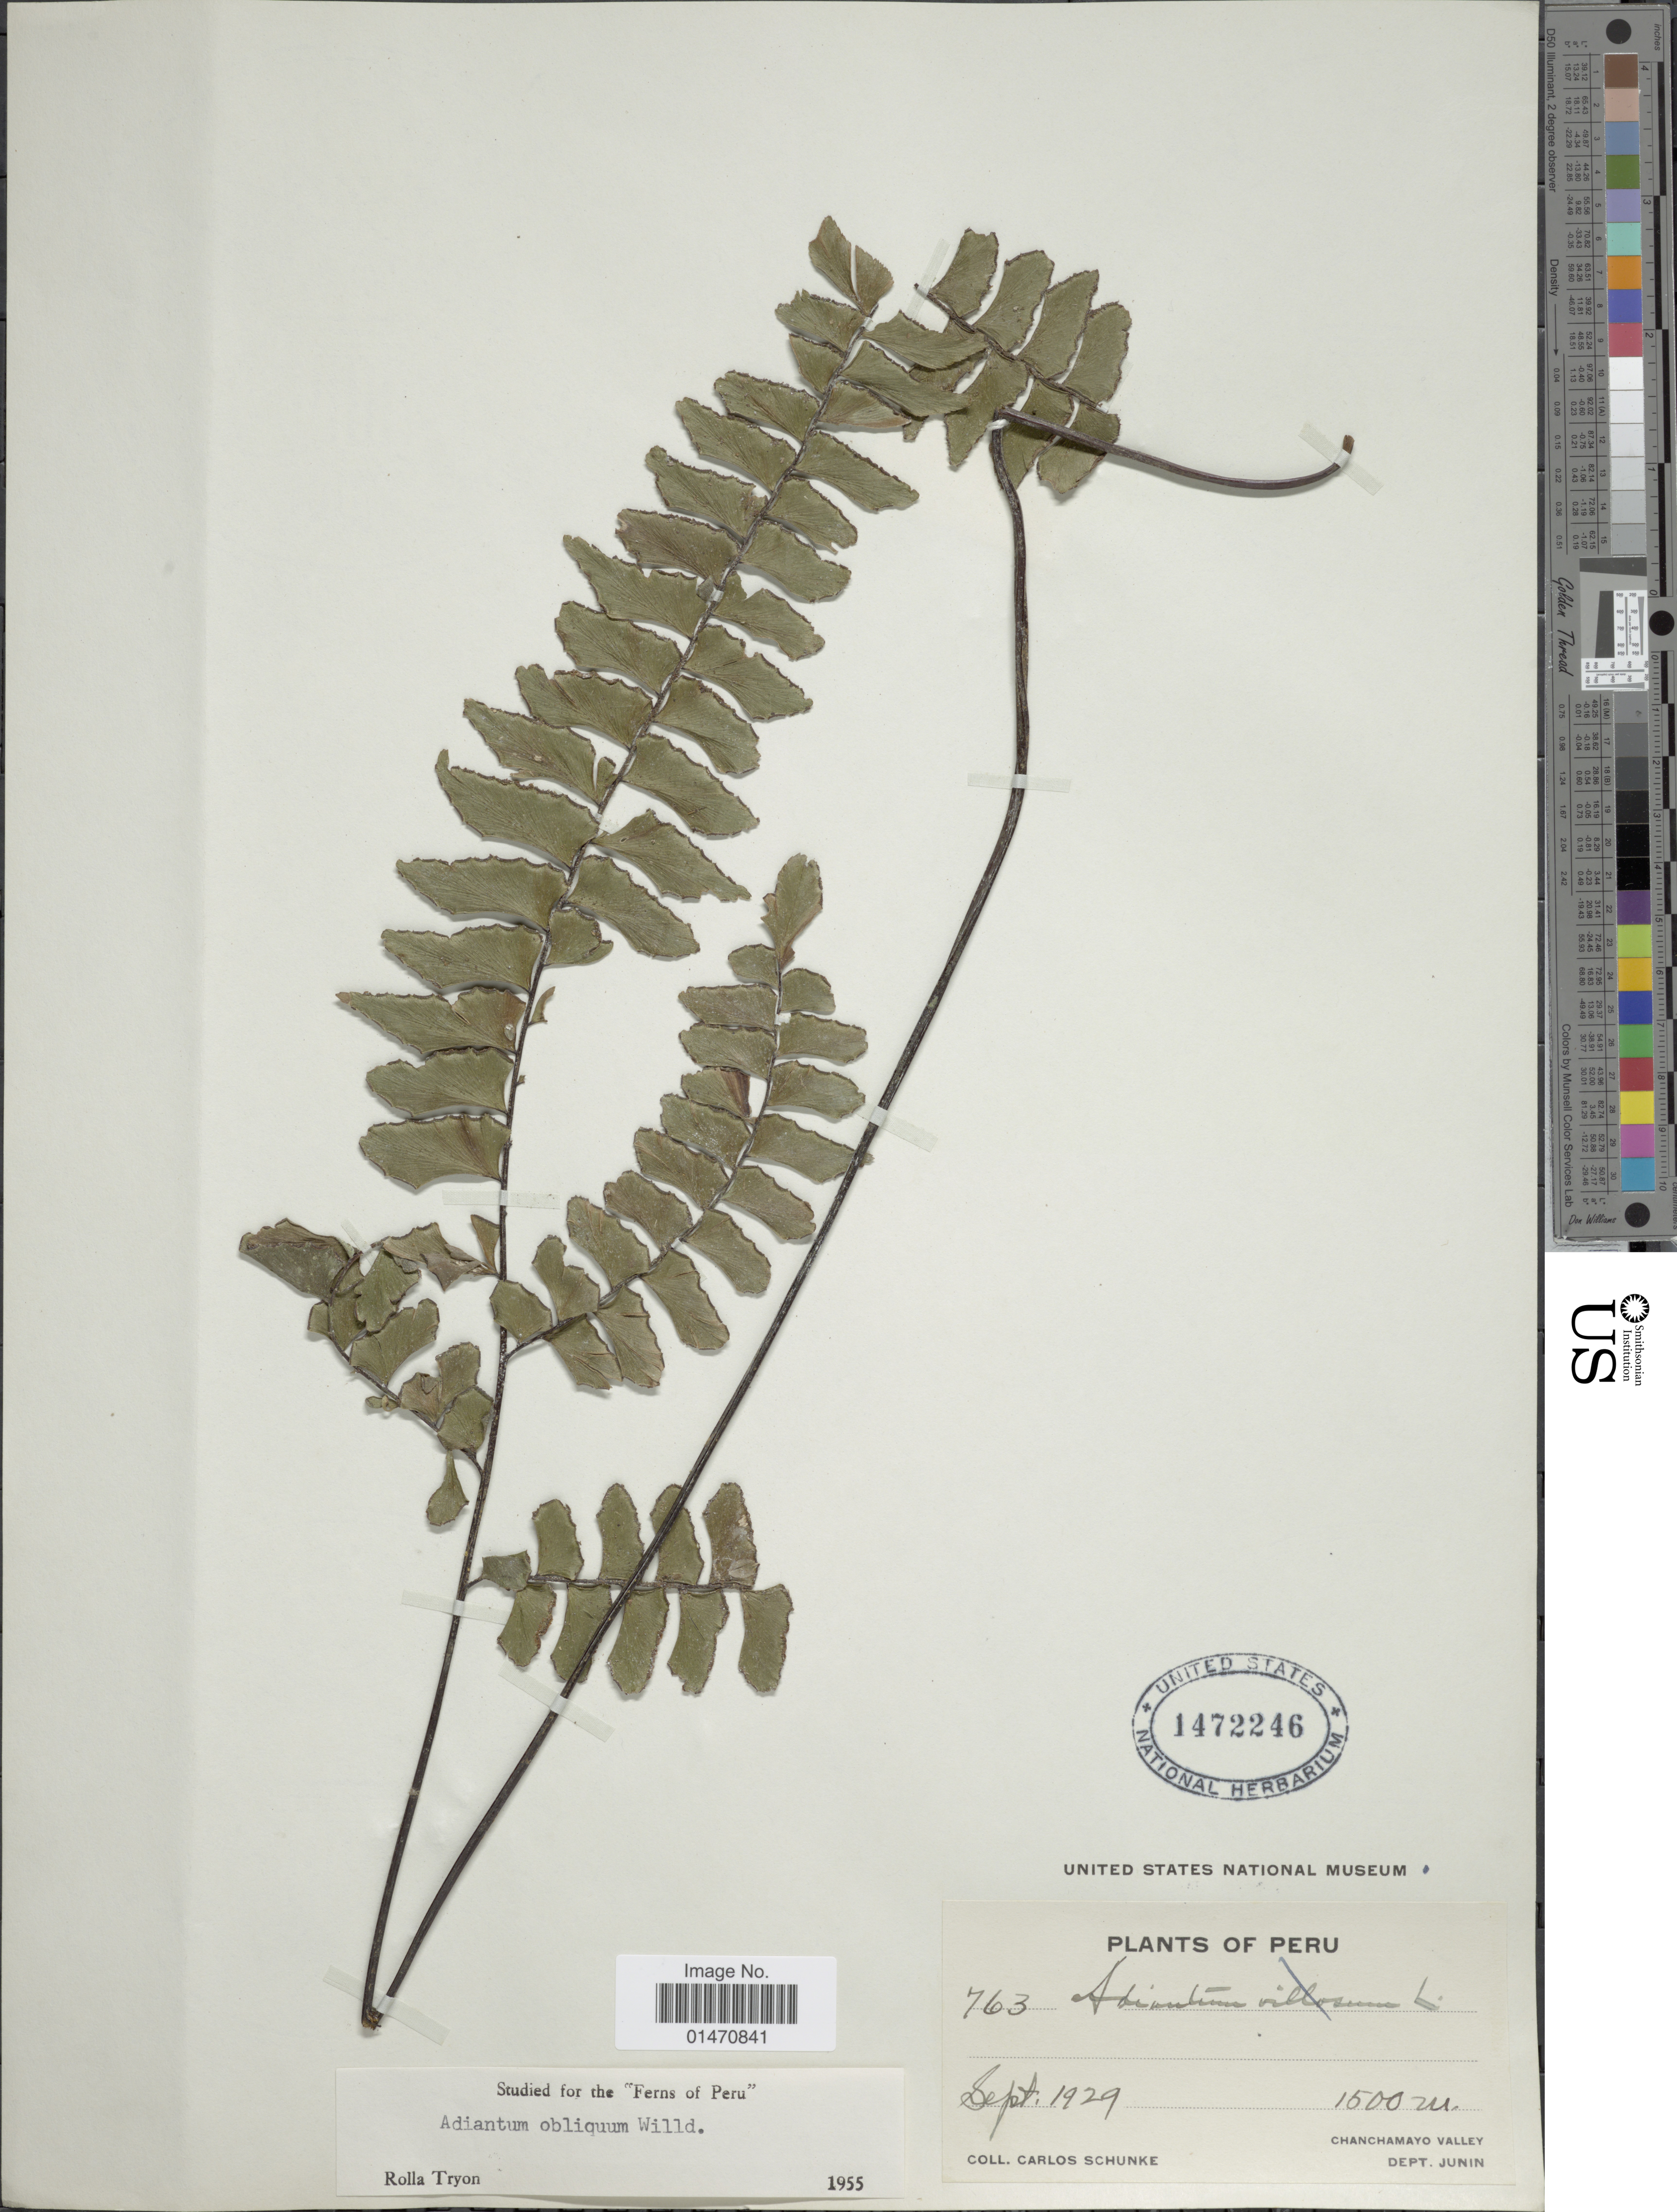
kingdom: Plantae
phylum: Tracheophyta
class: Polypodiopsida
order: Polypodiales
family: Pteridaceae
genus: Adiantum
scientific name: Adiantum obliquum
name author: Willd.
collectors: C. Schunke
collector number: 763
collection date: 1929-09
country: Peru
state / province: Junín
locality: Chanchamayo valley, Dept. Junin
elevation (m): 1500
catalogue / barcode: US 1472246